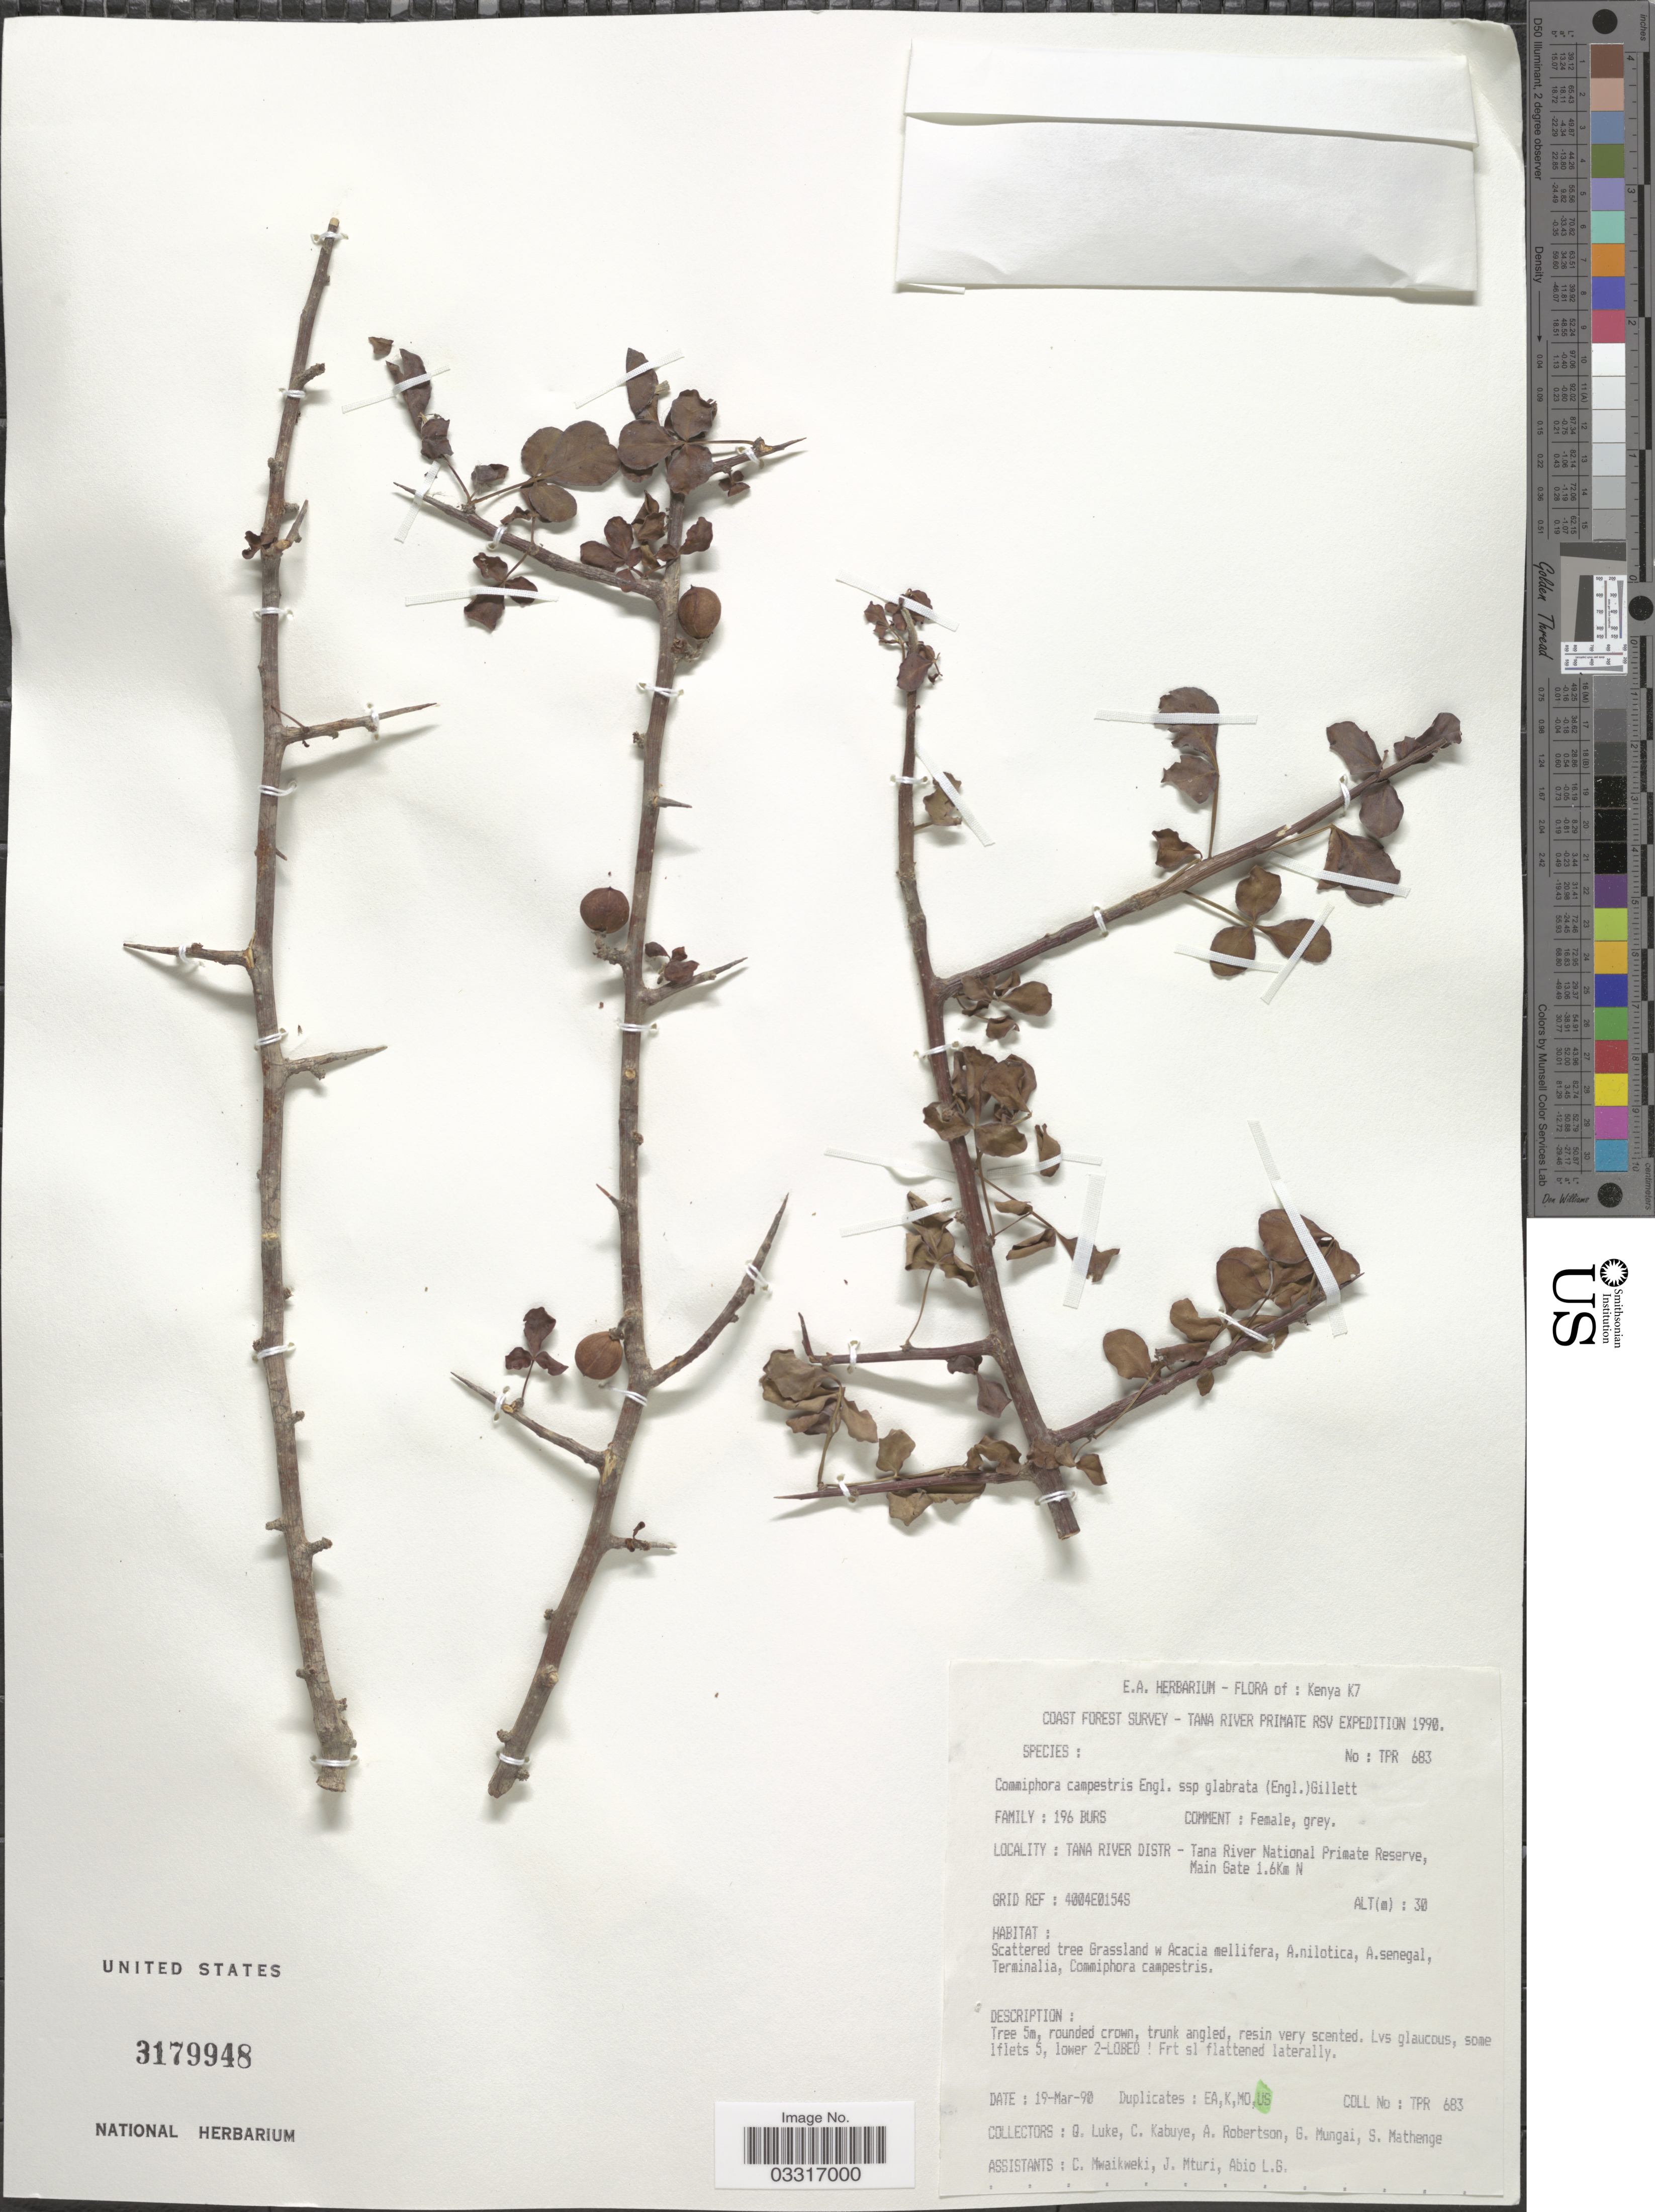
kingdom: Plantae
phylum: Tracheophyta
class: Magnoliopsida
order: Sapindales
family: Burseraceae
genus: Commiphora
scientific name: Commiphora campestris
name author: Engl.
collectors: Q. Luke, C. Kabuye, A. Robertson, G. Mungai & et al.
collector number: TPR 683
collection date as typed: Transcribed d/m/y: 19/3/90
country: Kenya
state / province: Tana River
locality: K7. Tana River Distr - Tana River National Primate Reserve, Main Gate 1.6Km N.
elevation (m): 30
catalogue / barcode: US 3179948